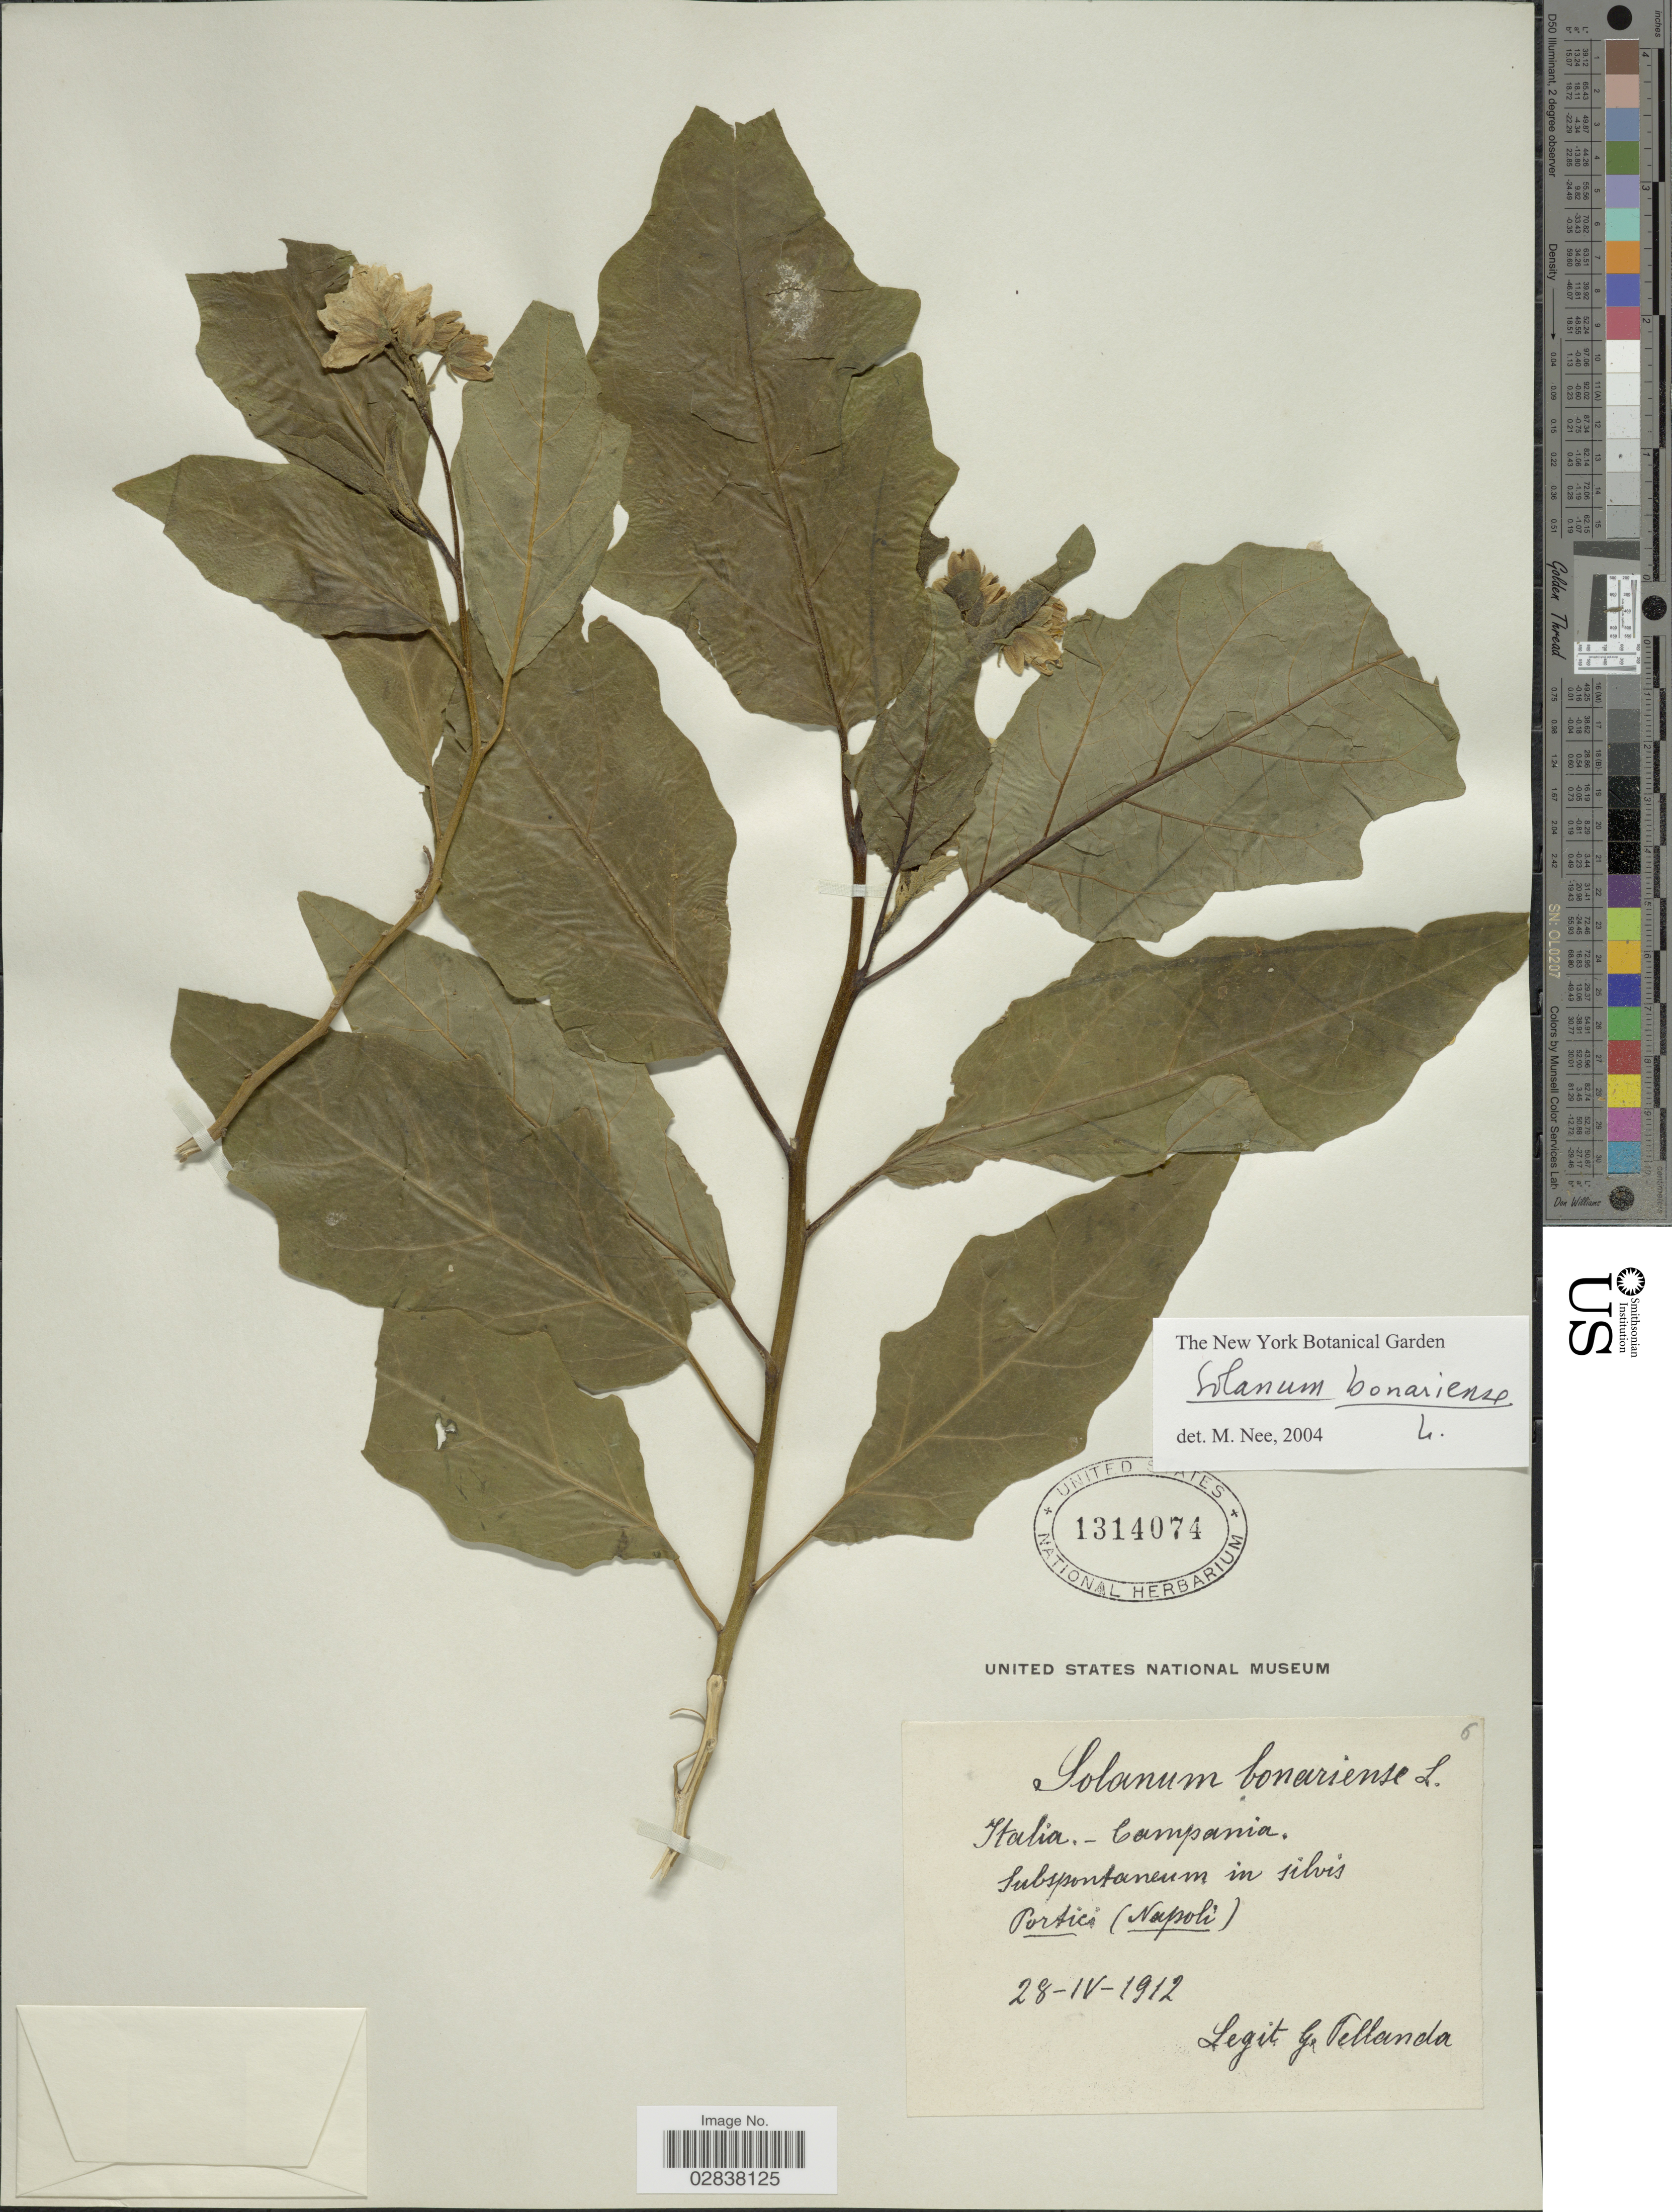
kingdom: Plantae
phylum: Tracheophyta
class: Magnoliopsida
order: Solanales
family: Solanaceae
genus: Solanum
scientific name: Solanum bonariense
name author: L.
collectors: G. Pellanda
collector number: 6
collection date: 1912-04-28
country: Italy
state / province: Campania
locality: Subspontaneum in silvis Portici (Napoli).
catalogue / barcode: US 1314074